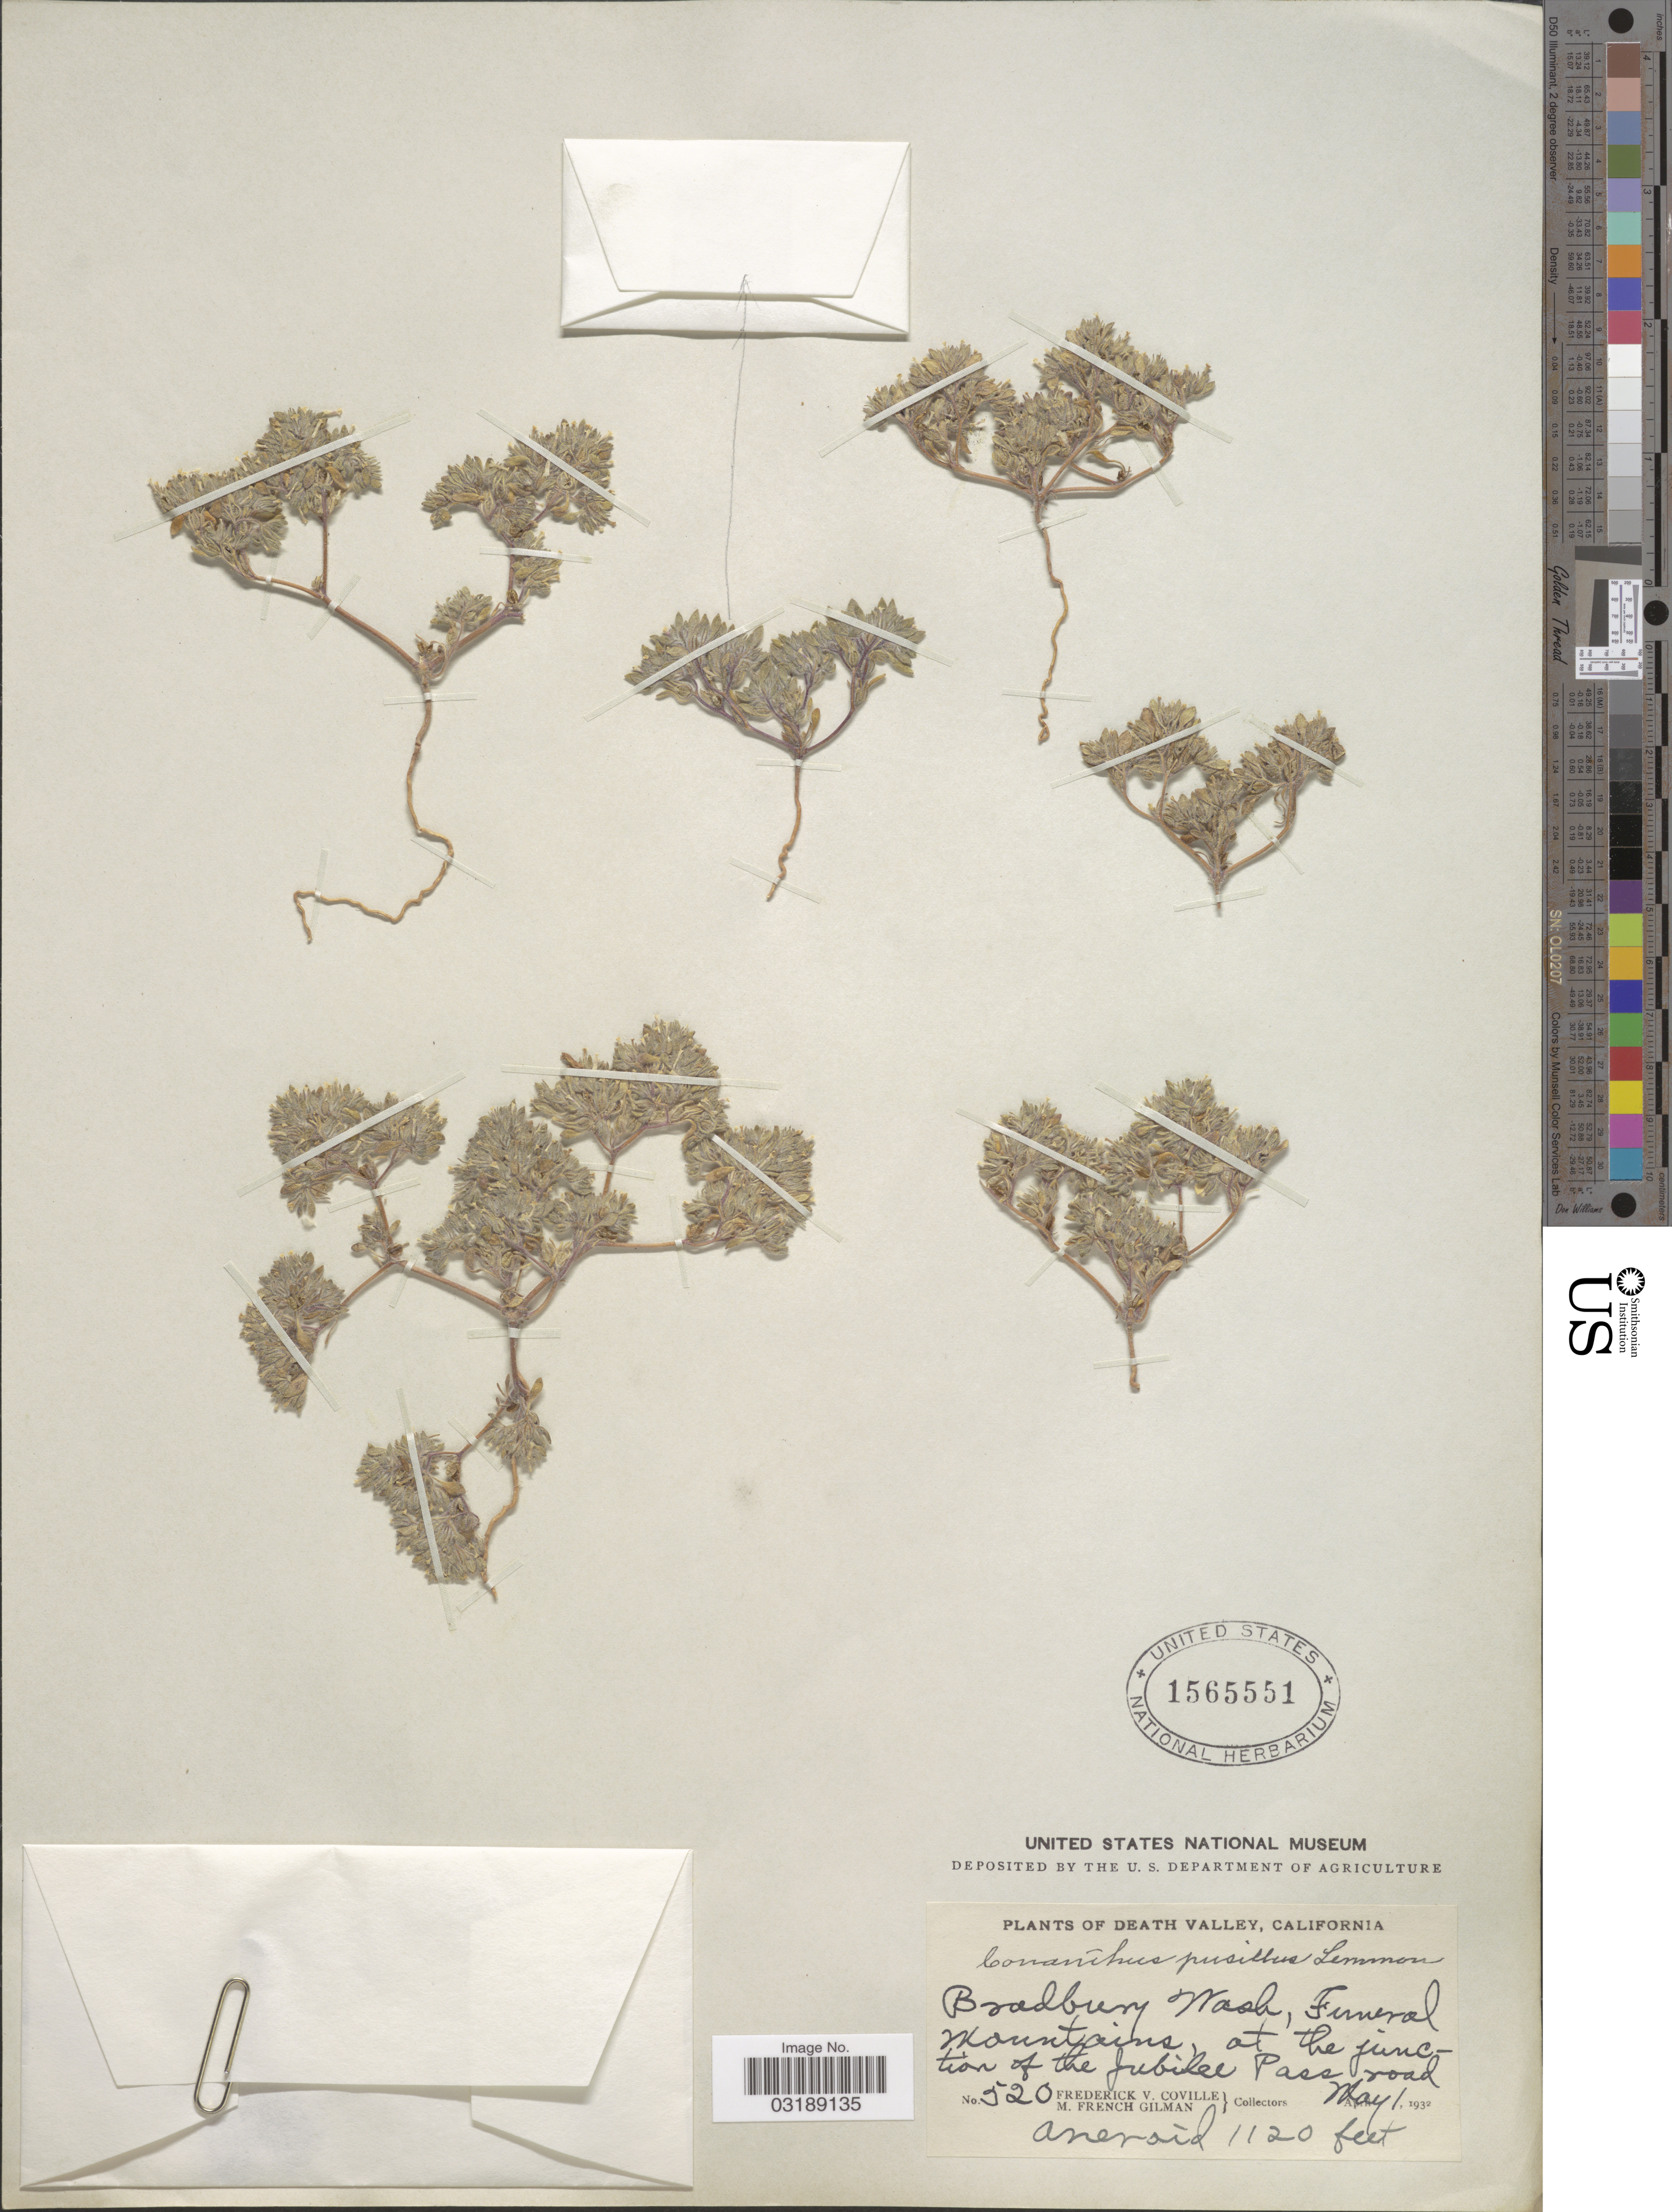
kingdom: Plantae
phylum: Tracheophyta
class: Magnoliopsida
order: Boraginales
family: Namaceae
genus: Nama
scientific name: Nama pusillum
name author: Lemmon ex A. Gray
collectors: F. V. Coville & M. F. Gilman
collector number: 520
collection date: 1932-05-01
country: United States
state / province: California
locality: Death Valley, California, Bradbury Wash, Funeral Mountains, at the junction of the Jubilee Pass road.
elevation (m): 341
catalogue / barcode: US 1565551